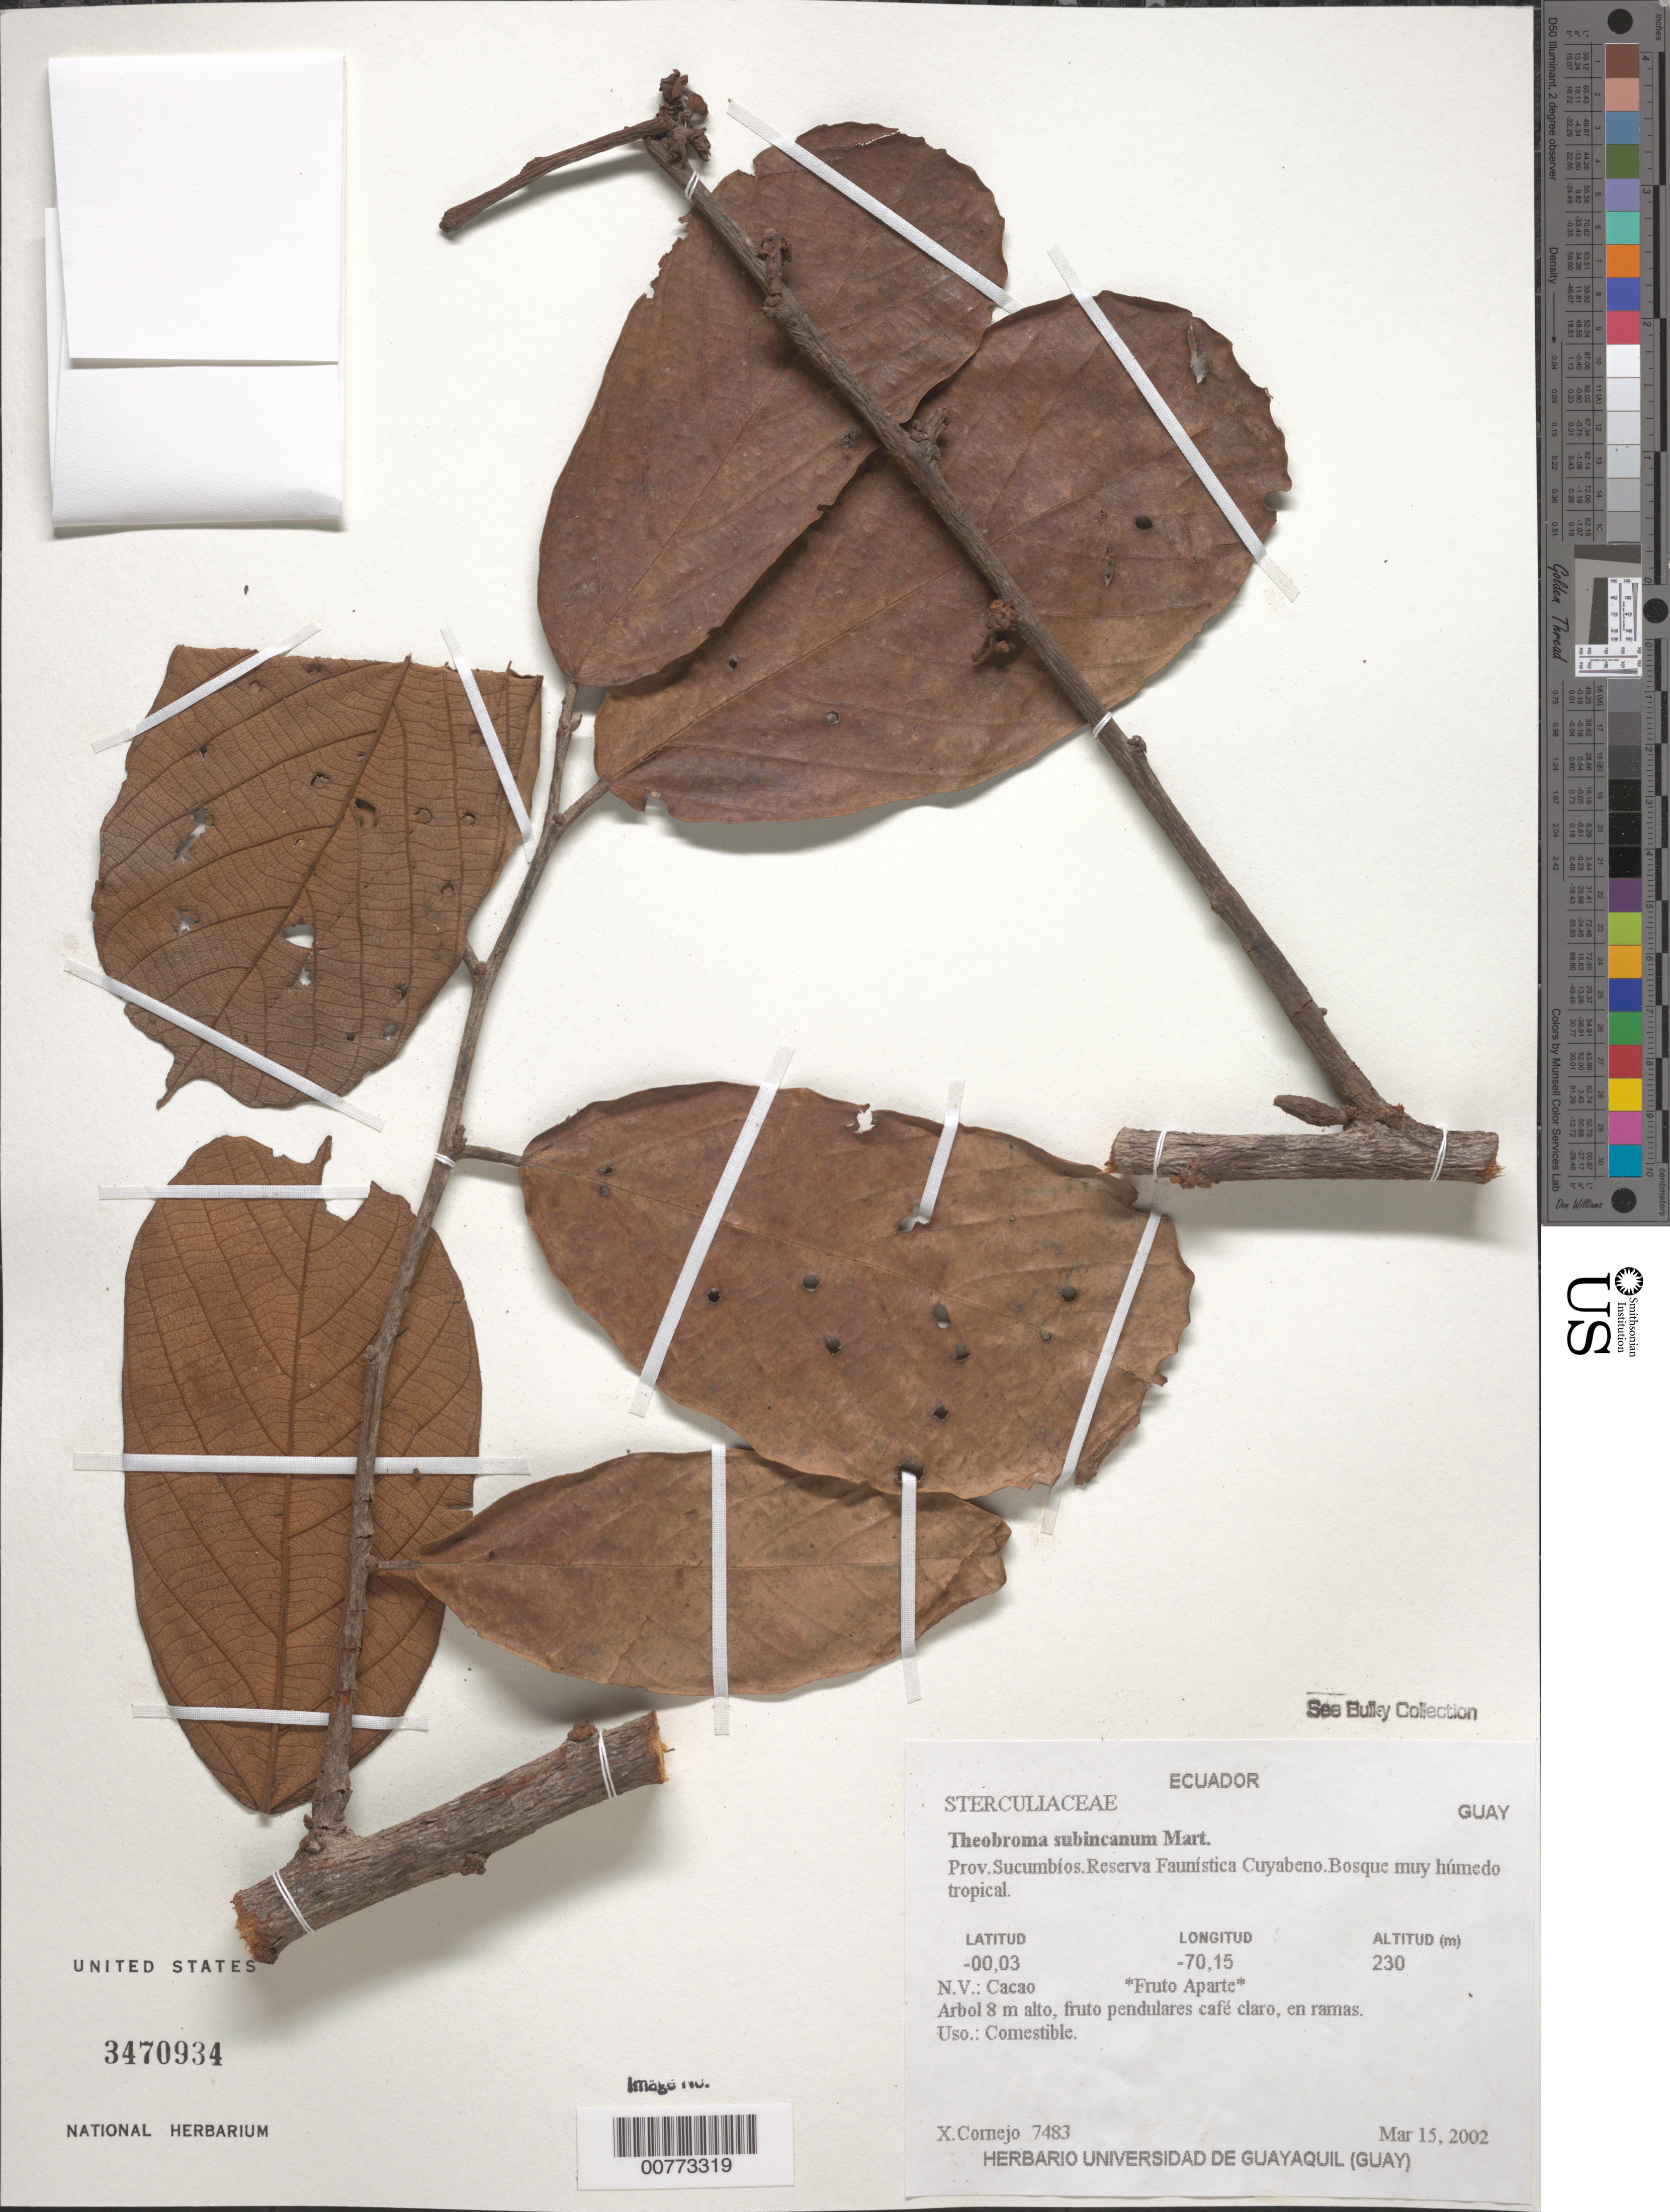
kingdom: Plantae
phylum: Tracheophyta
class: Magnoliopsida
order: Malvales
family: Malvaceae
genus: Theobroma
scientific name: Theobroma subincanum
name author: Mart.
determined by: Cornejo, X. F.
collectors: X. F. Cornejo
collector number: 7483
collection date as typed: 15 Mar 2002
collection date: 2002-03-15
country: Ecuador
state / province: Sucumbíos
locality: Resrva Faunística Cuyabeno.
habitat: Bosque muy húmedo tropical.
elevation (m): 230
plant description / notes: Common name: Cacao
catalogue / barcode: US 3470934